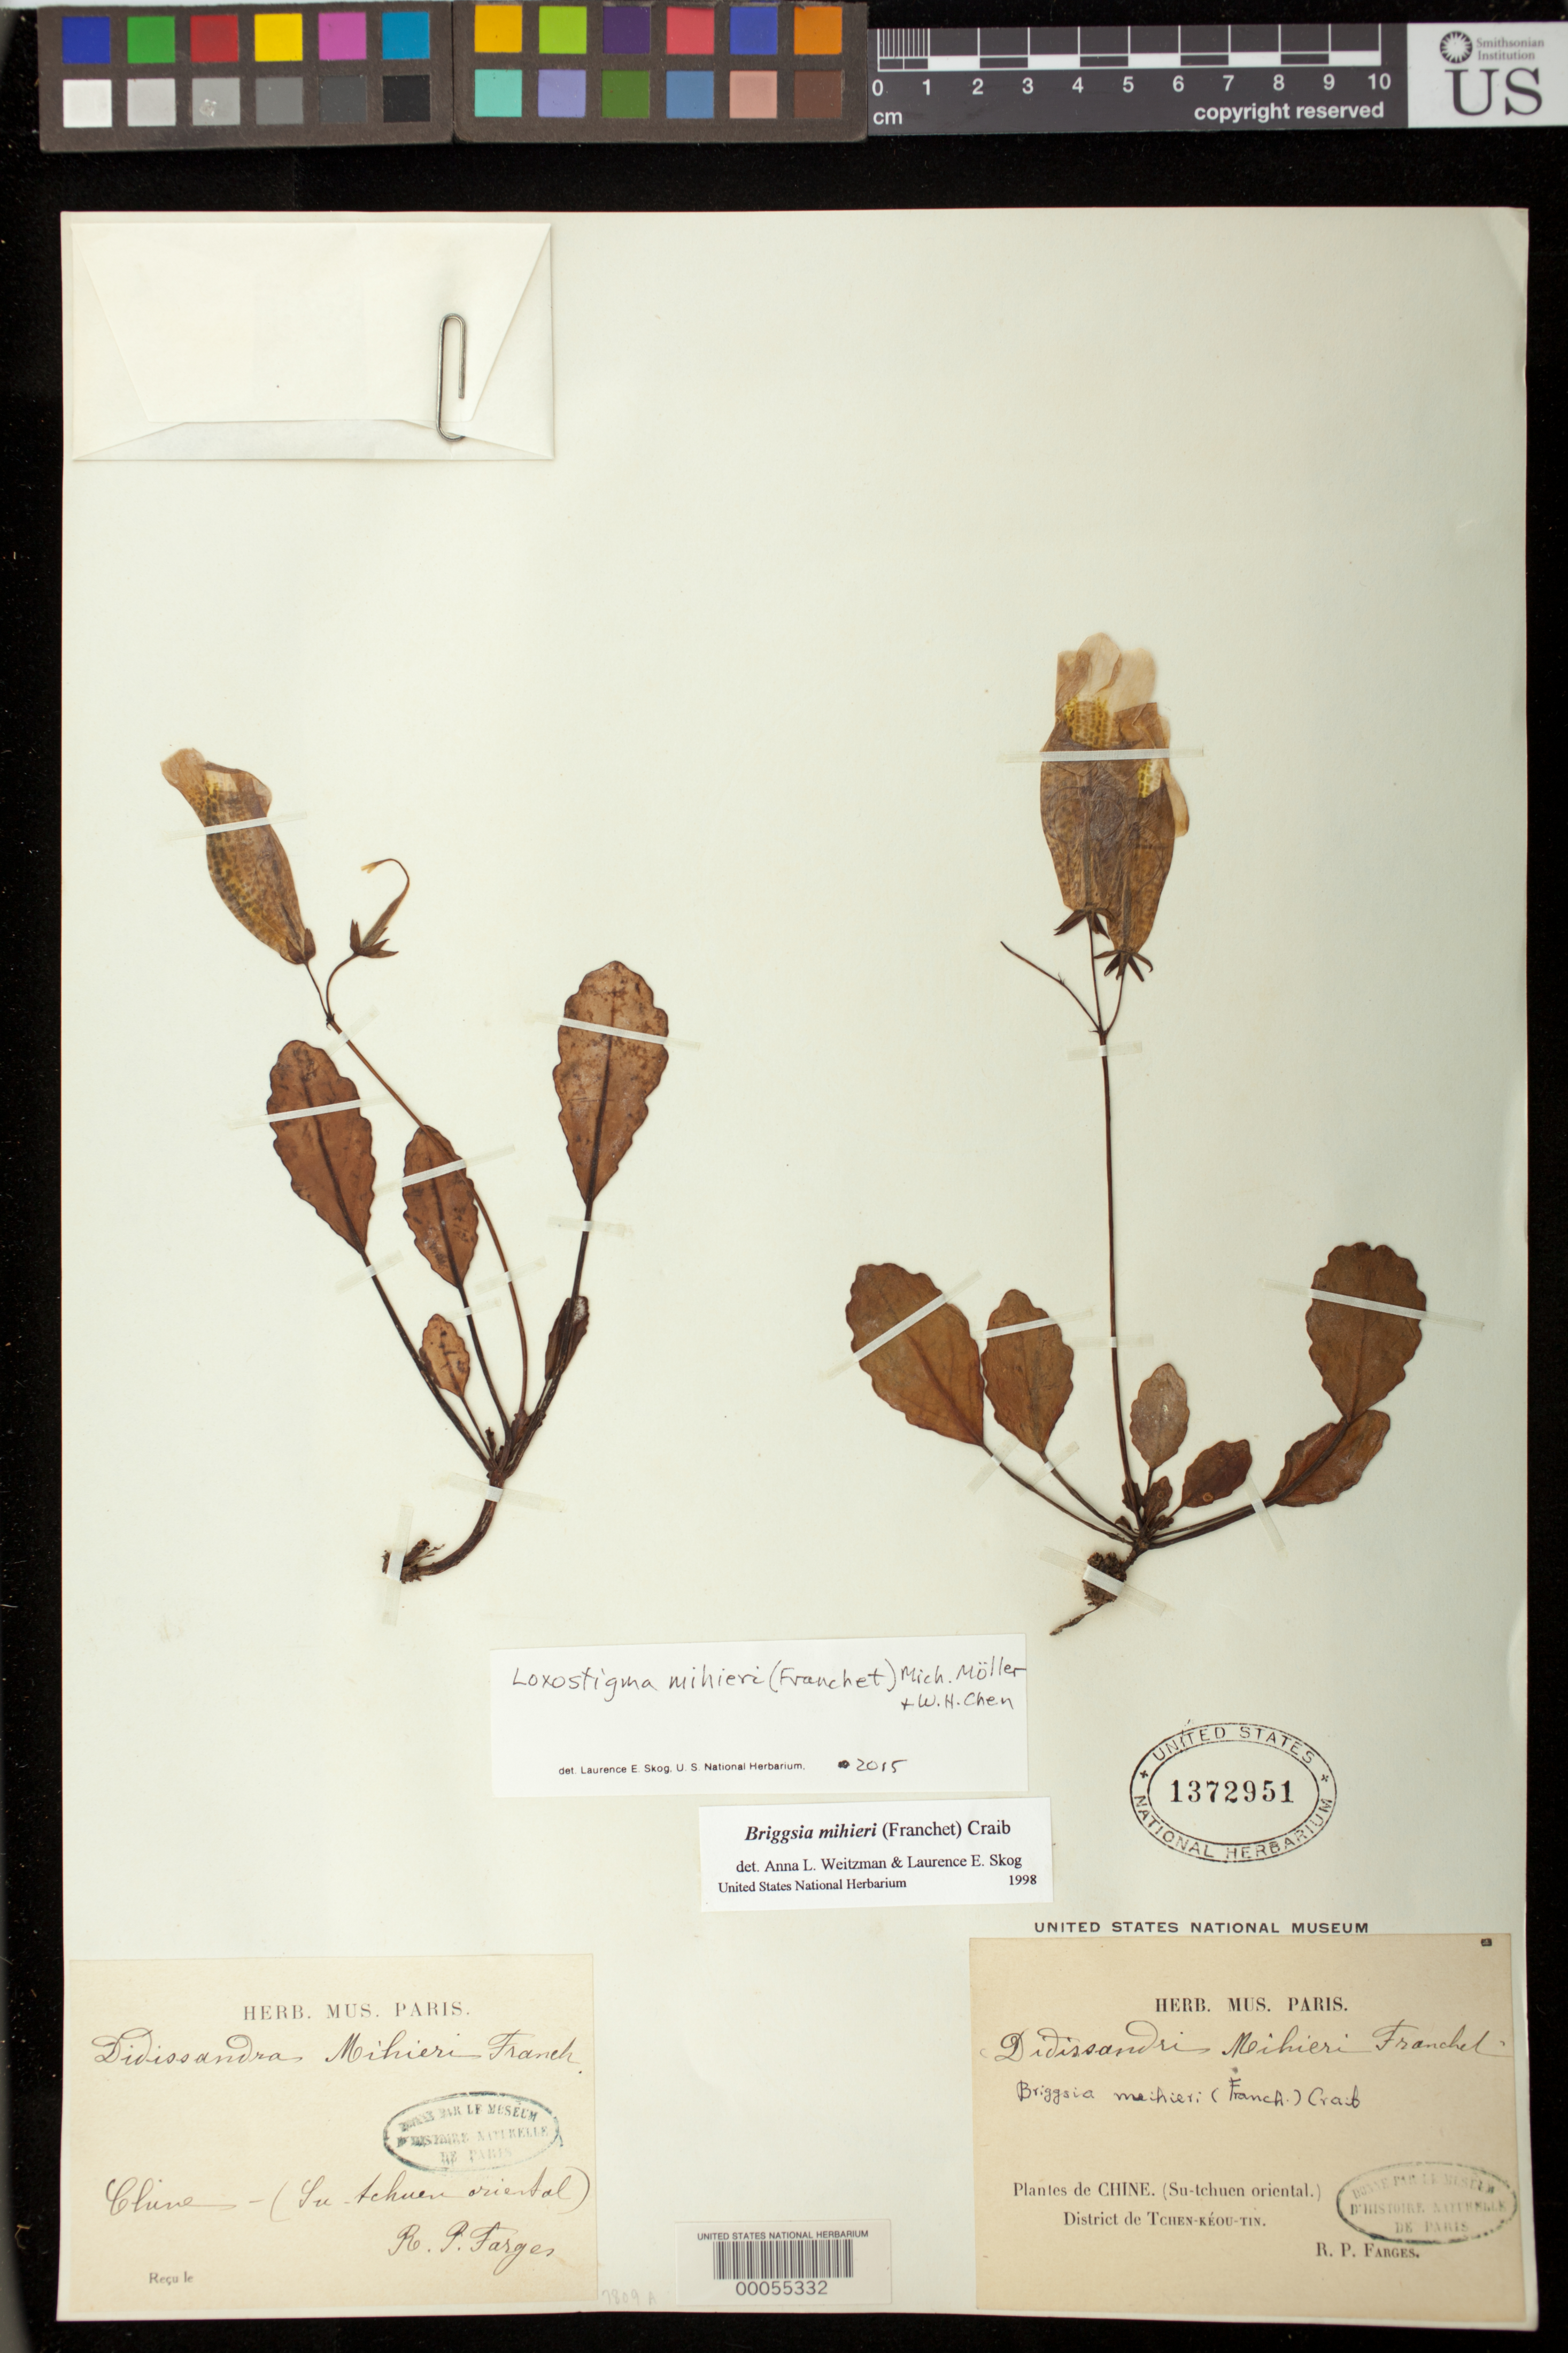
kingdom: Plantae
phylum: Tracheophyta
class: Magnoliopsida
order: Lamiales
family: Gesneriaceae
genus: Briggsia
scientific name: Briggsia mihieri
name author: (Franch.) Craib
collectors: R. Farges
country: China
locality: Tchen-keou-tin dist., Plantes de chine (su-tchuen oriental)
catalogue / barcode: US 1372951